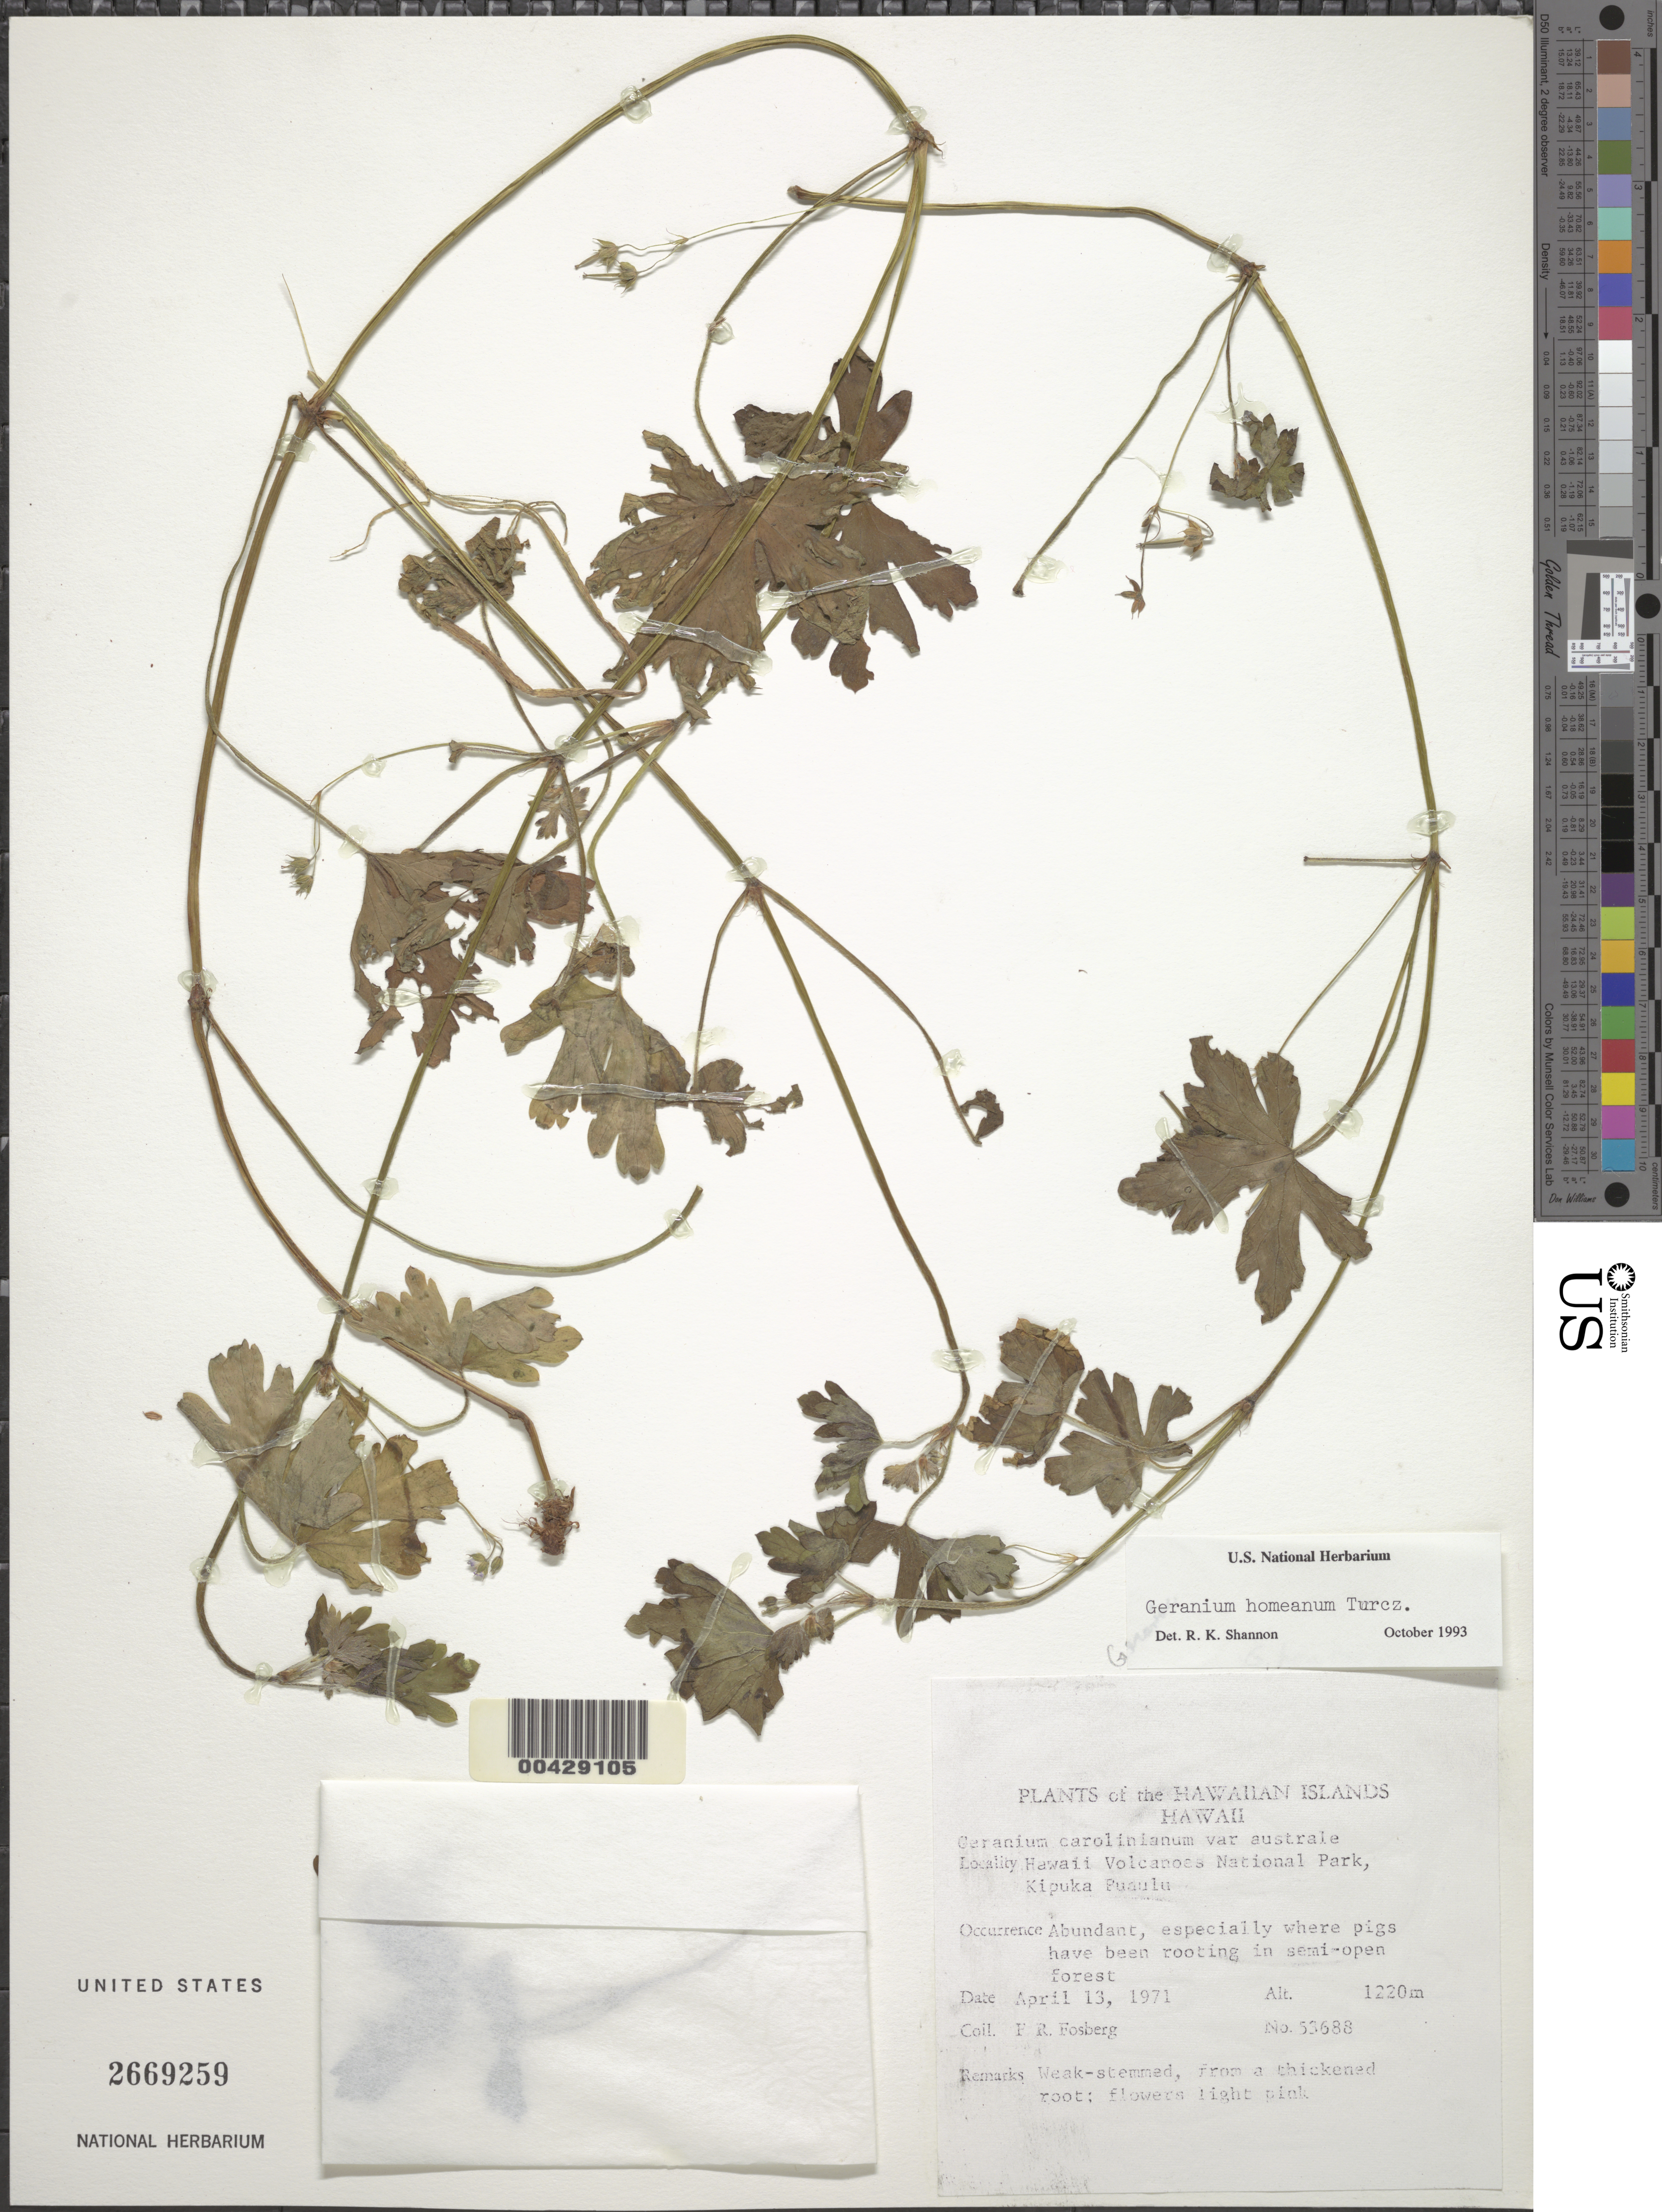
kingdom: Plantae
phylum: Tracheophyta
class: Magnoliopsida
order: Geraniales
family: Geraniaceae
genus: Geranium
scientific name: Geranium homeanum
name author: Turcz.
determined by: Shannon, R. K., (UNITED STATES)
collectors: F. R. Fosberg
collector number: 53688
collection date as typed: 13 Apr 1971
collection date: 1971-04-13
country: United States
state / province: Hawaii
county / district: Hawaii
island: Hawaii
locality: Hawaii Volcanoes National Park, Kipuka Puaulu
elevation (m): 1220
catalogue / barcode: US 2669259